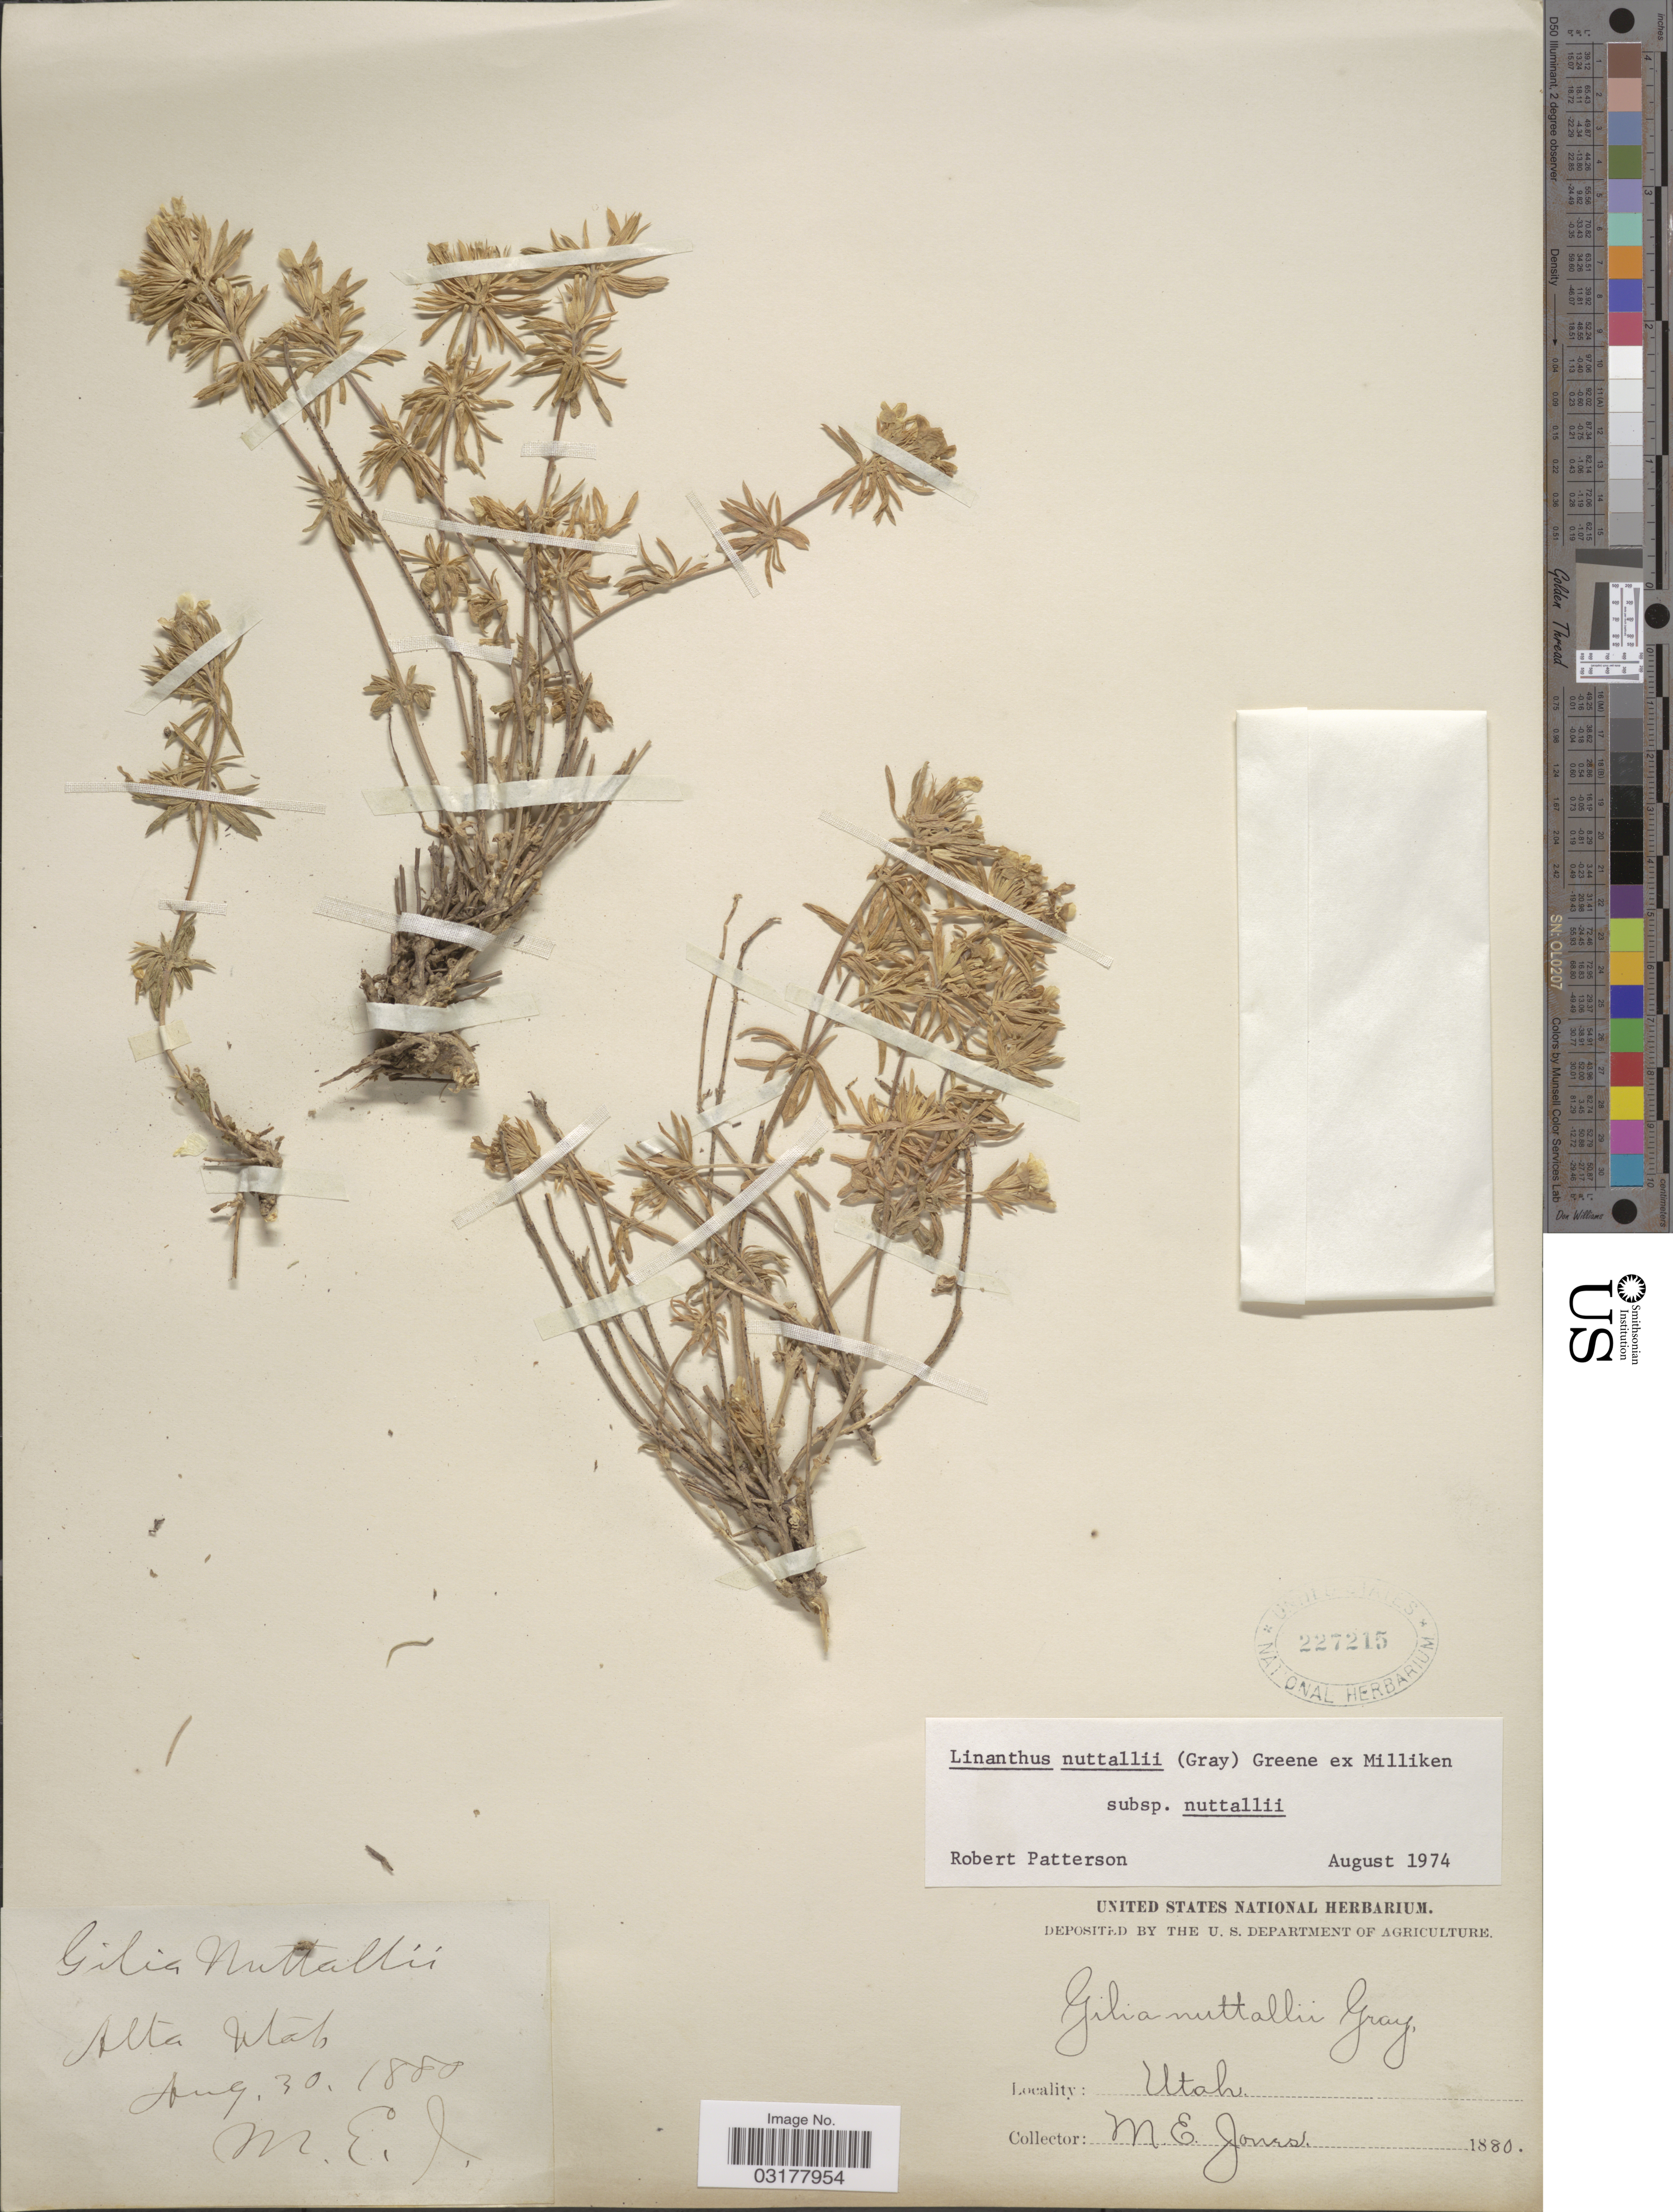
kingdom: Plantae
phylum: Tracheophyta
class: Magnoliopsida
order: Ericales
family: Polemoniaceae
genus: Leptosiphon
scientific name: Leptosiphon nuttallii subsp. nuttallii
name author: (A. Gray) J.M. Porter & L.A. Johnson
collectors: M. E. Jones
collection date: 1880-08-30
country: United States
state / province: Utah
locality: Alta Utah.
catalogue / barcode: US 227215